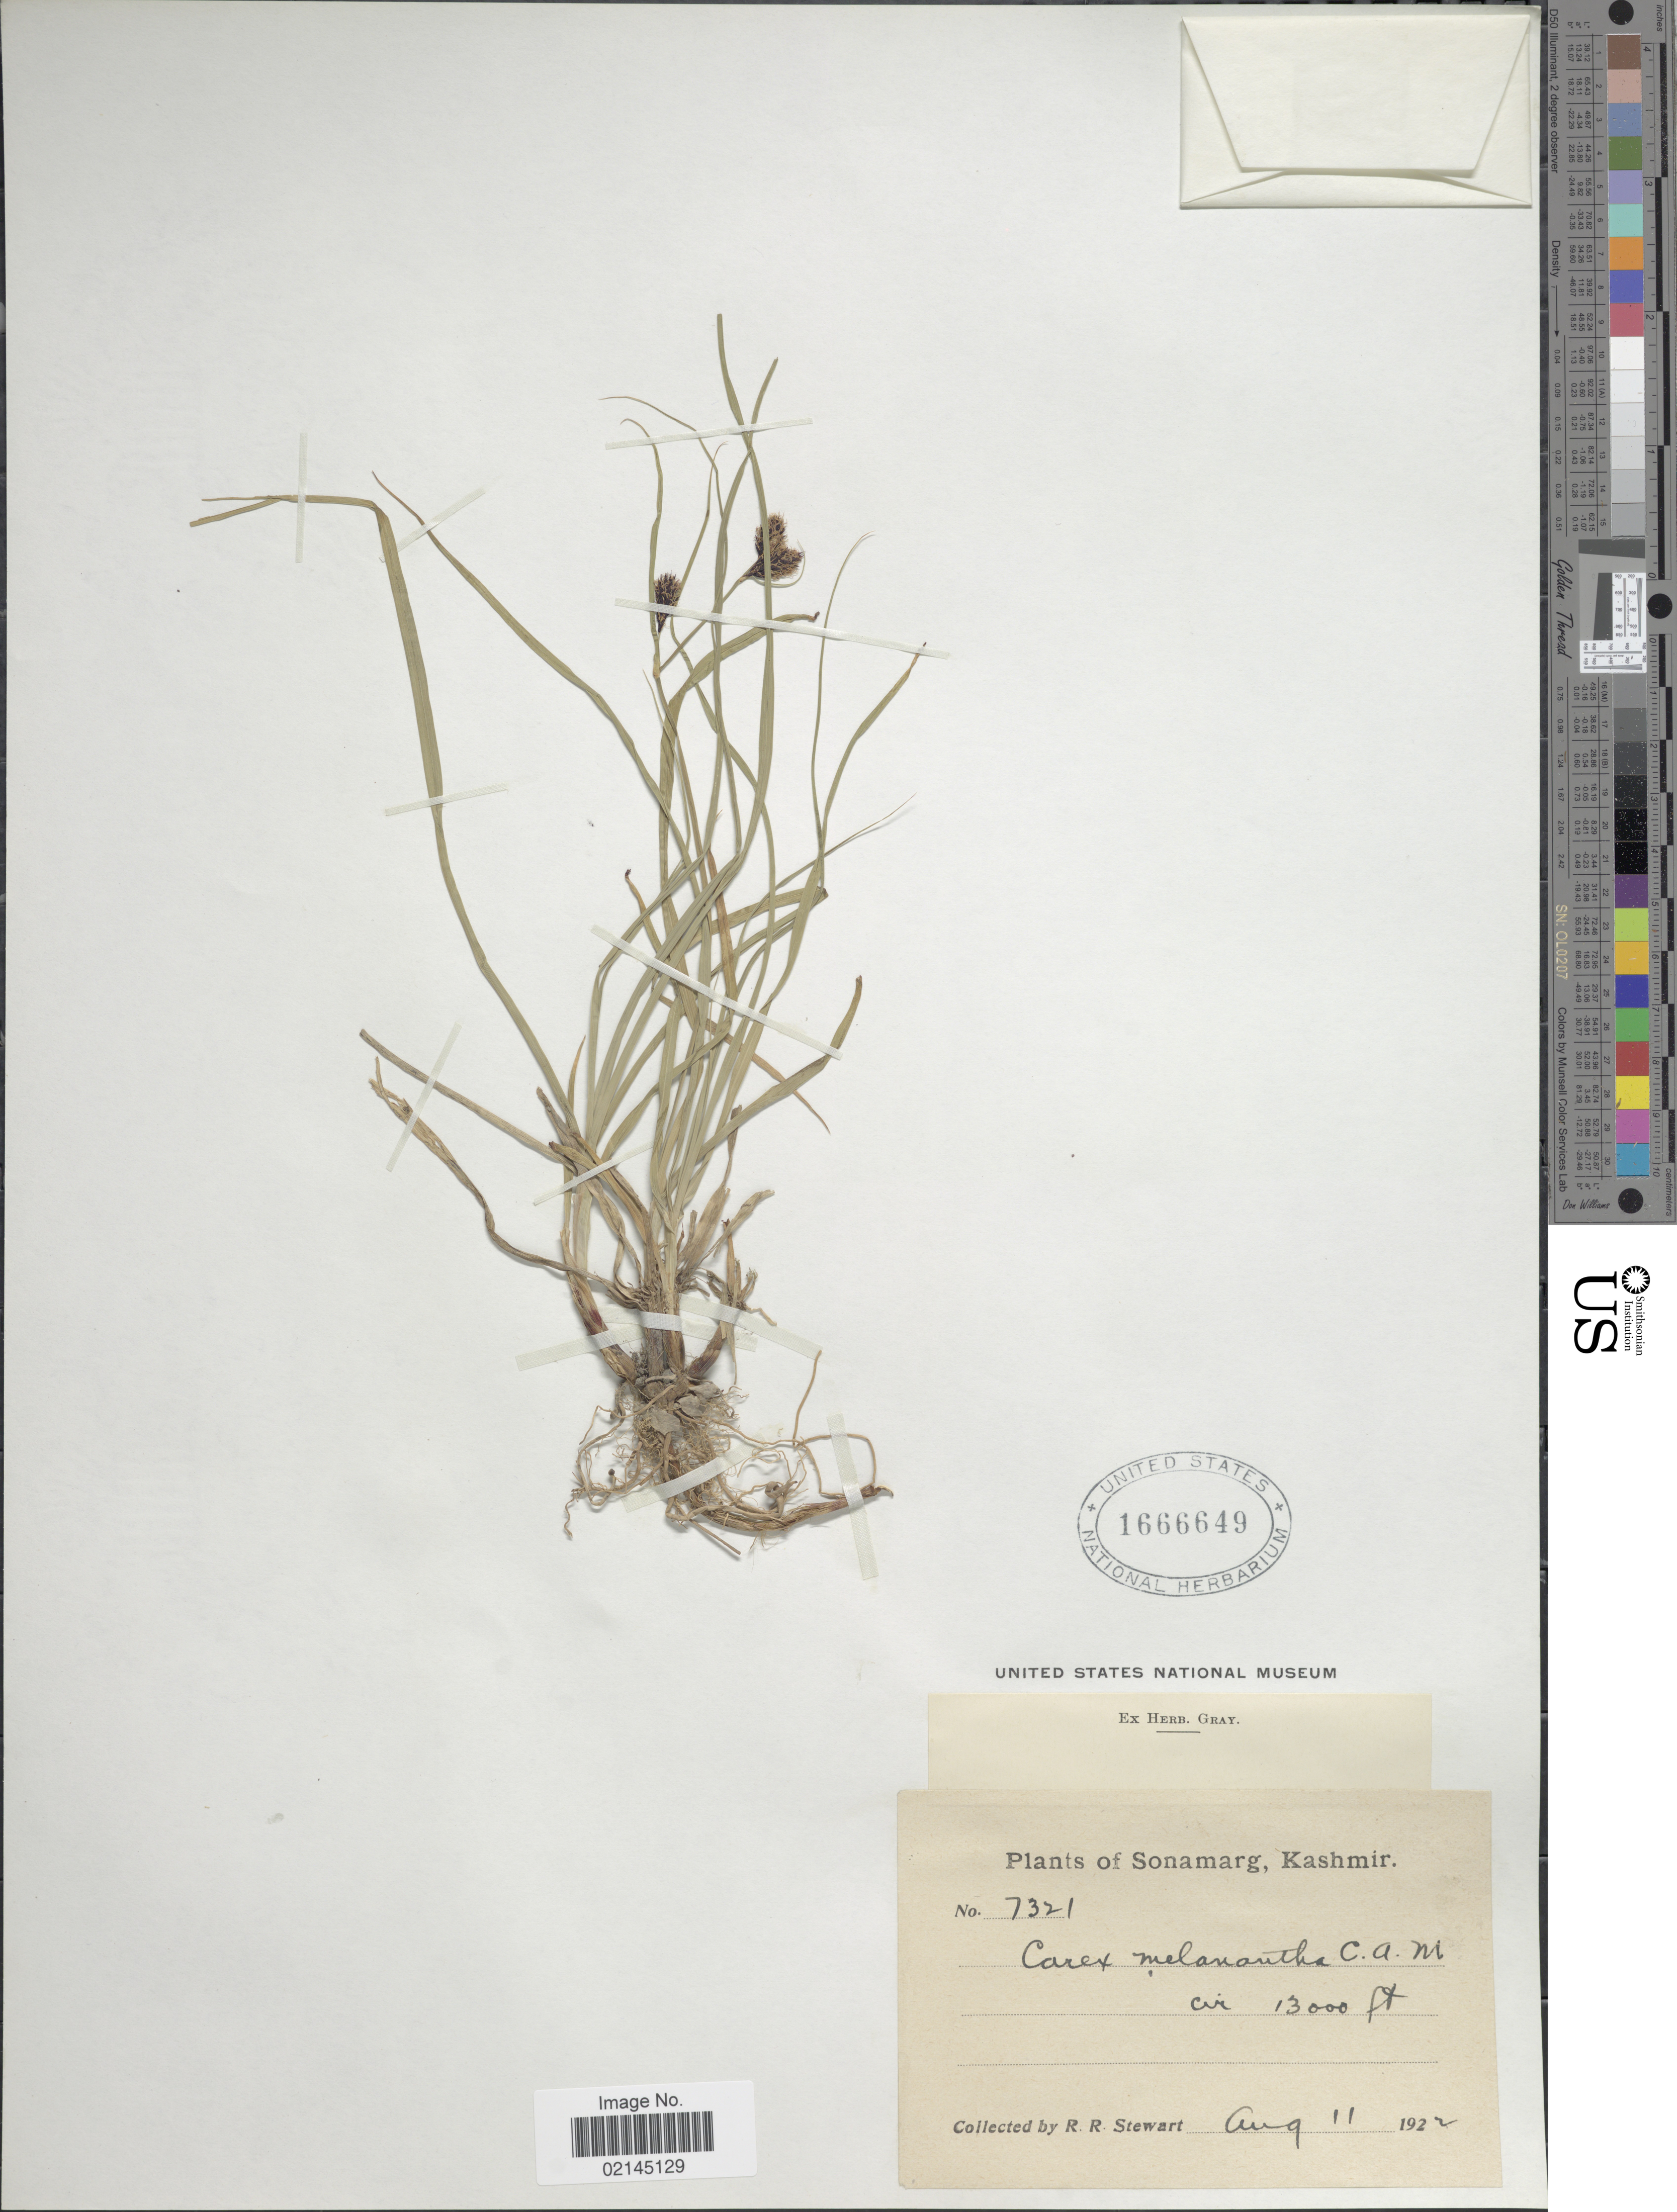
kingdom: Plantae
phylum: Tracheophyta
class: Liliopsida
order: Poales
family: Cyperaceae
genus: Carex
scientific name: Carex melanantha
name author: C.A. Mey.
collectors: R. R. Stewart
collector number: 7321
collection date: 1922-08-11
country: India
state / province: Jammu and Kashmir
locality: Sonamarg, Kashmir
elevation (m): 3962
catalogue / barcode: US 1666649